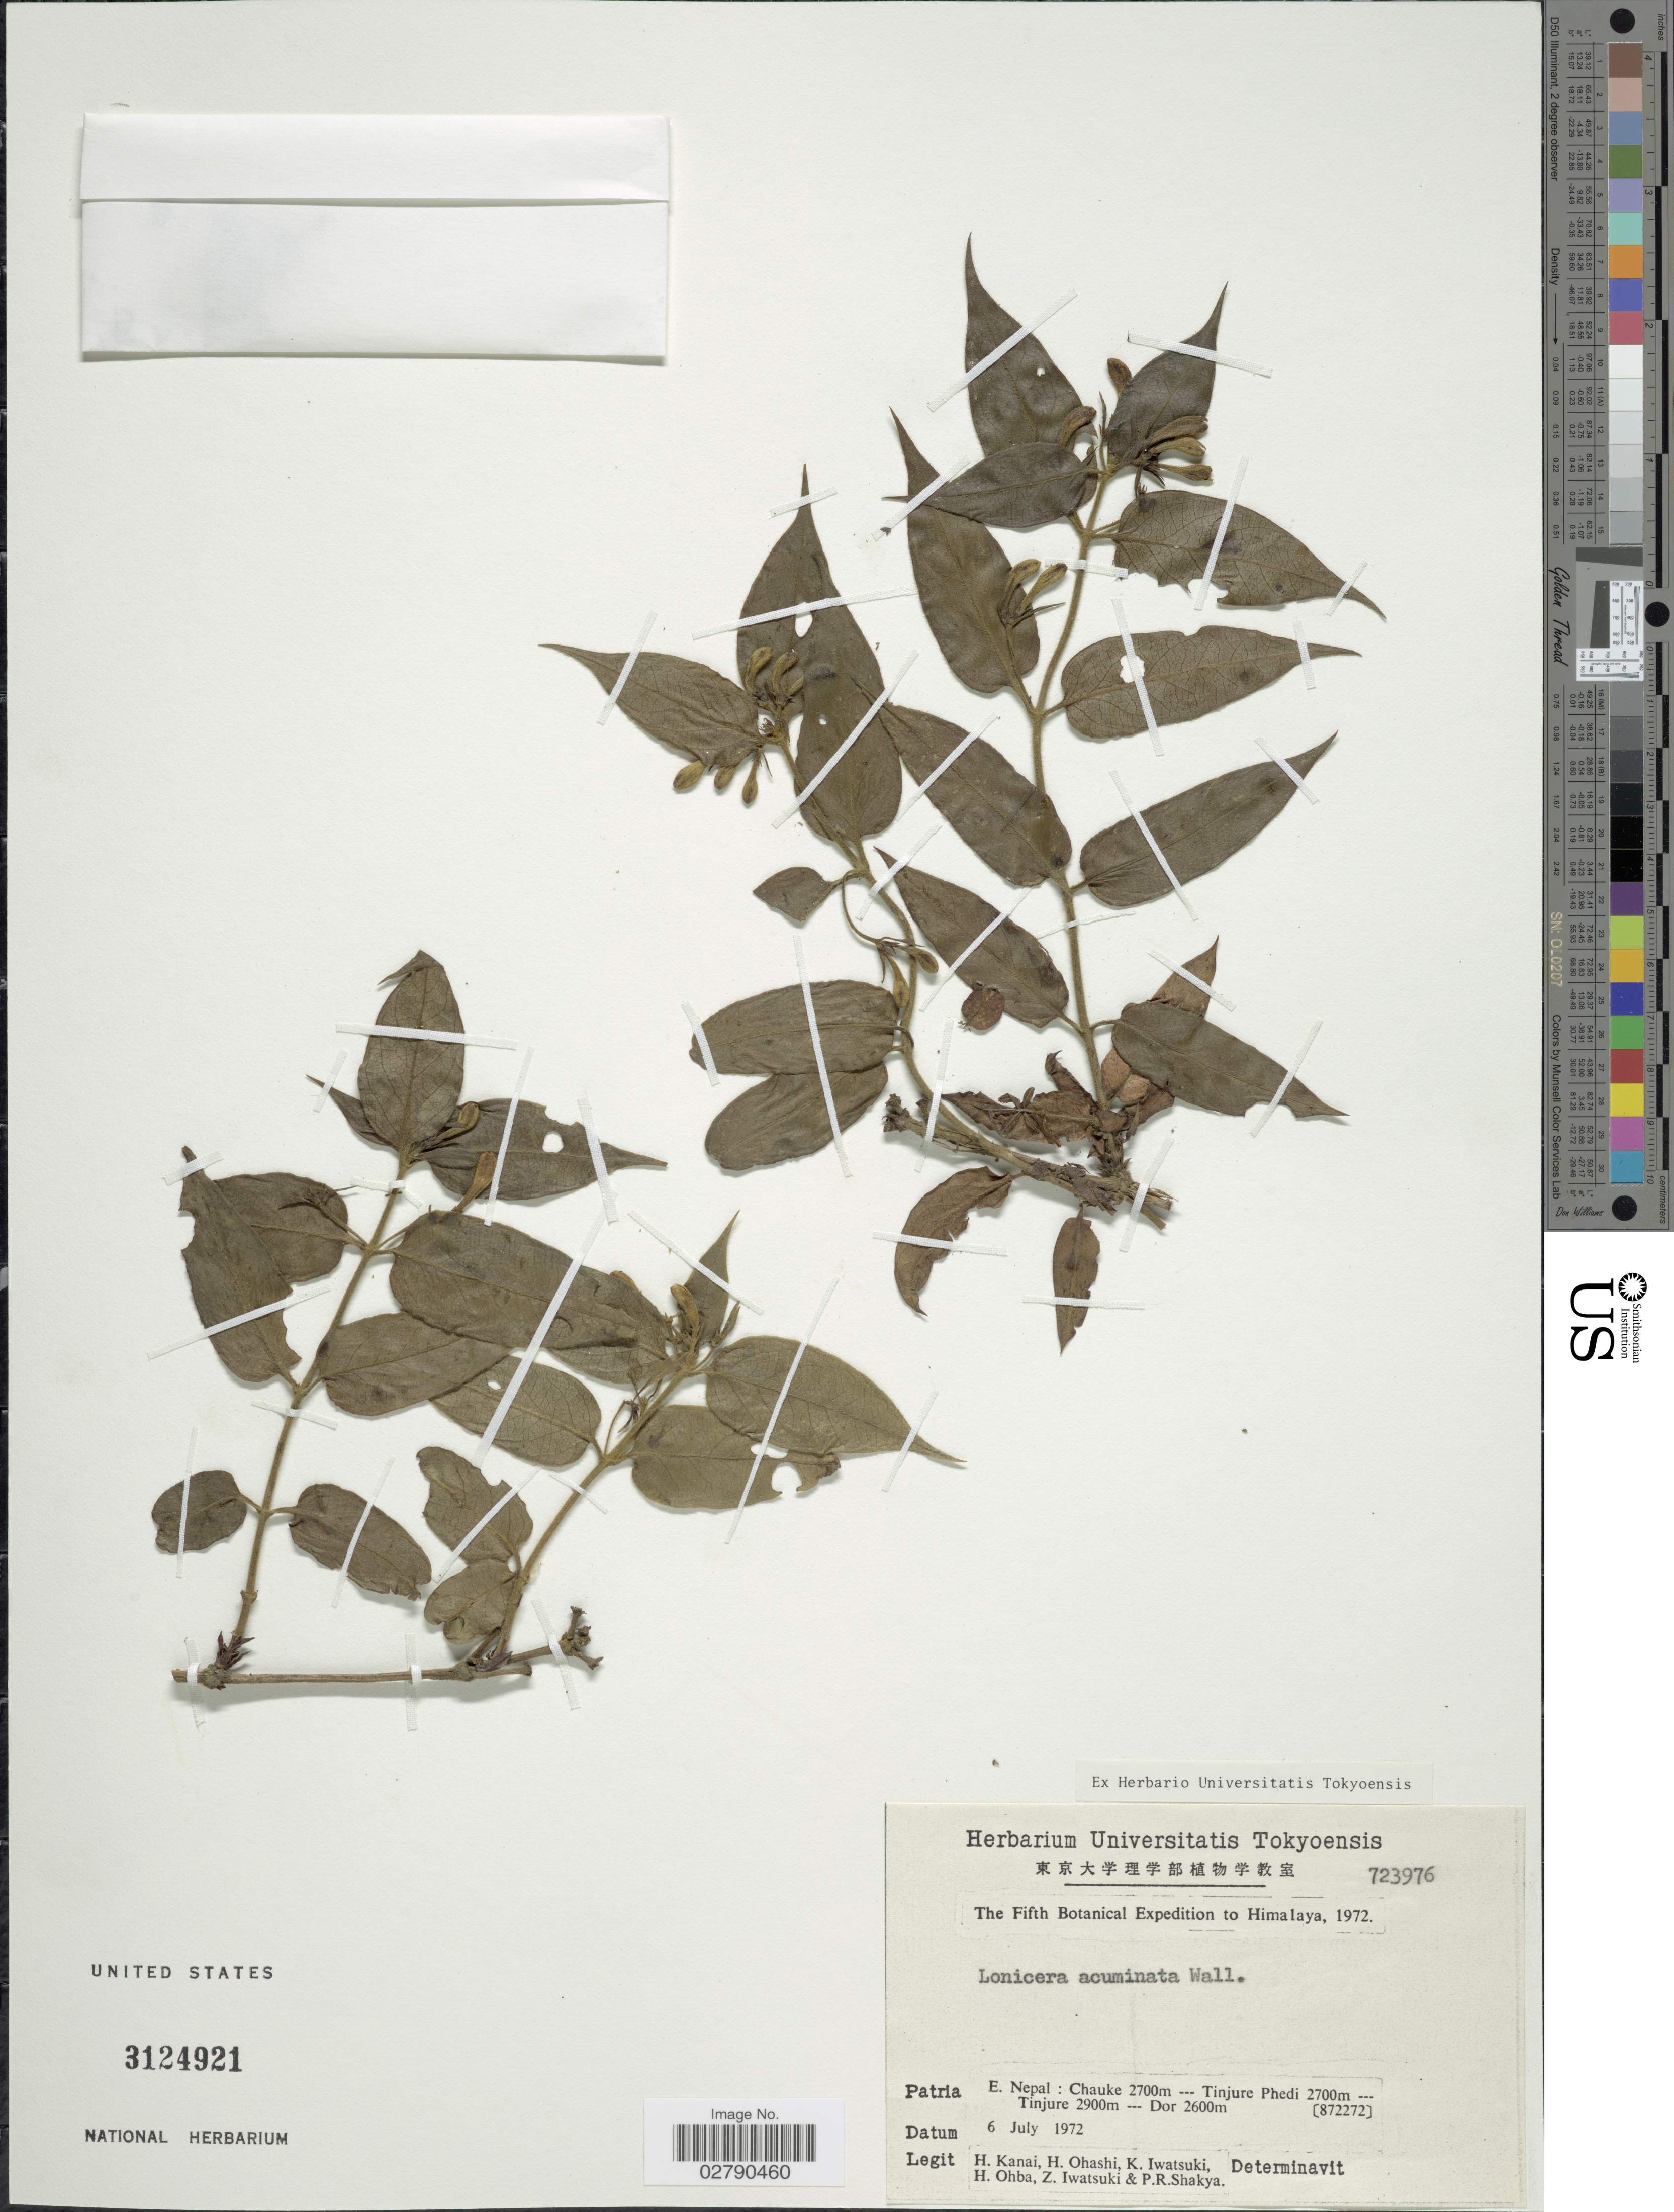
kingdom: Plantae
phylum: Tracheophyta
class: Magnoliopsida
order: Dipsacales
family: Caprifoliaceae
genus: Lonicera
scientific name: Lonicera acuminata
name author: Wall.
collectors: H. Kanai, H. Ohashi, K. Iwatsuki, H. Ohba & et al.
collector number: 723976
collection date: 1972-07-06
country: Nepal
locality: Himalaya. E. Nepal: Chauke - Tinjure Phedi - Tinjure.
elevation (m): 2600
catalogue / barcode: US 3124921